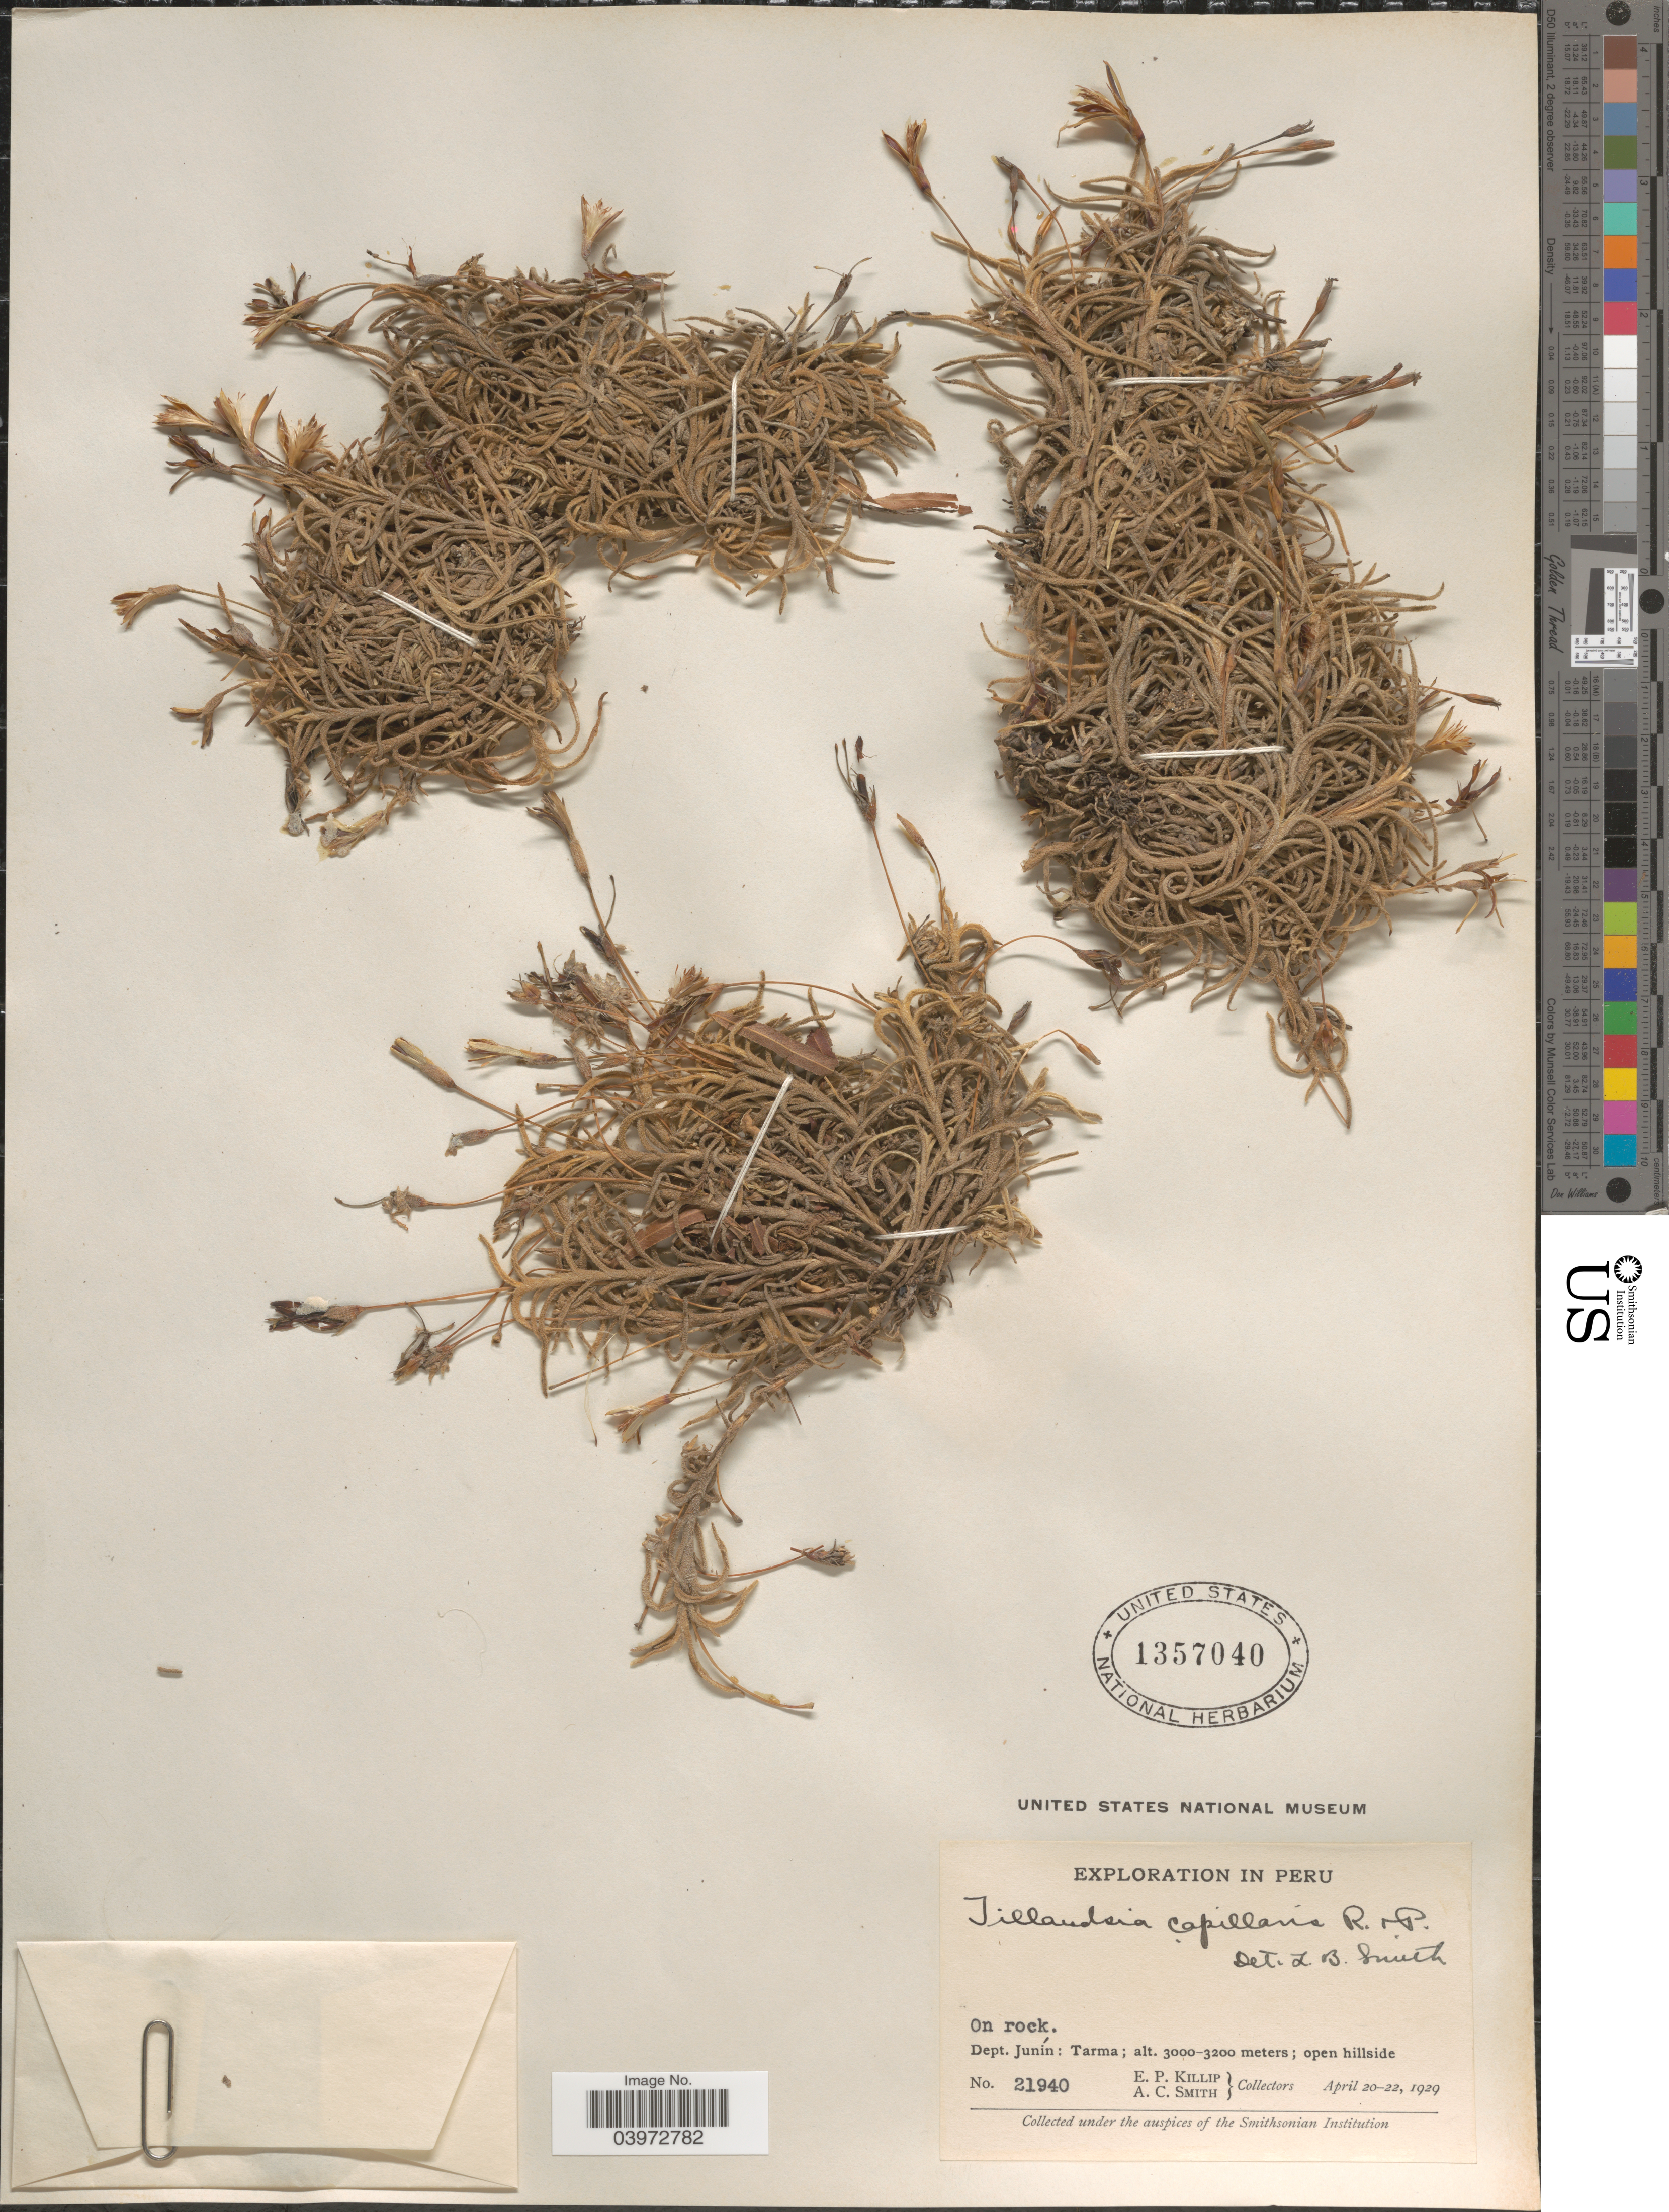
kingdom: Plantae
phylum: Tracheophyta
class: Liliopsida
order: Poales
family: Bromeliaceae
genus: Tillandsia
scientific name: Tillandsia capillaris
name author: Ruiz & Pav.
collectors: E. P. Killip & A. C. Smith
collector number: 21940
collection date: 1929-04-20/1929-04-22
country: Peru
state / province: Junín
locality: Dept. Junín: Tarma.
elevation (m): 3000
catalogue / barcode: US 1357040